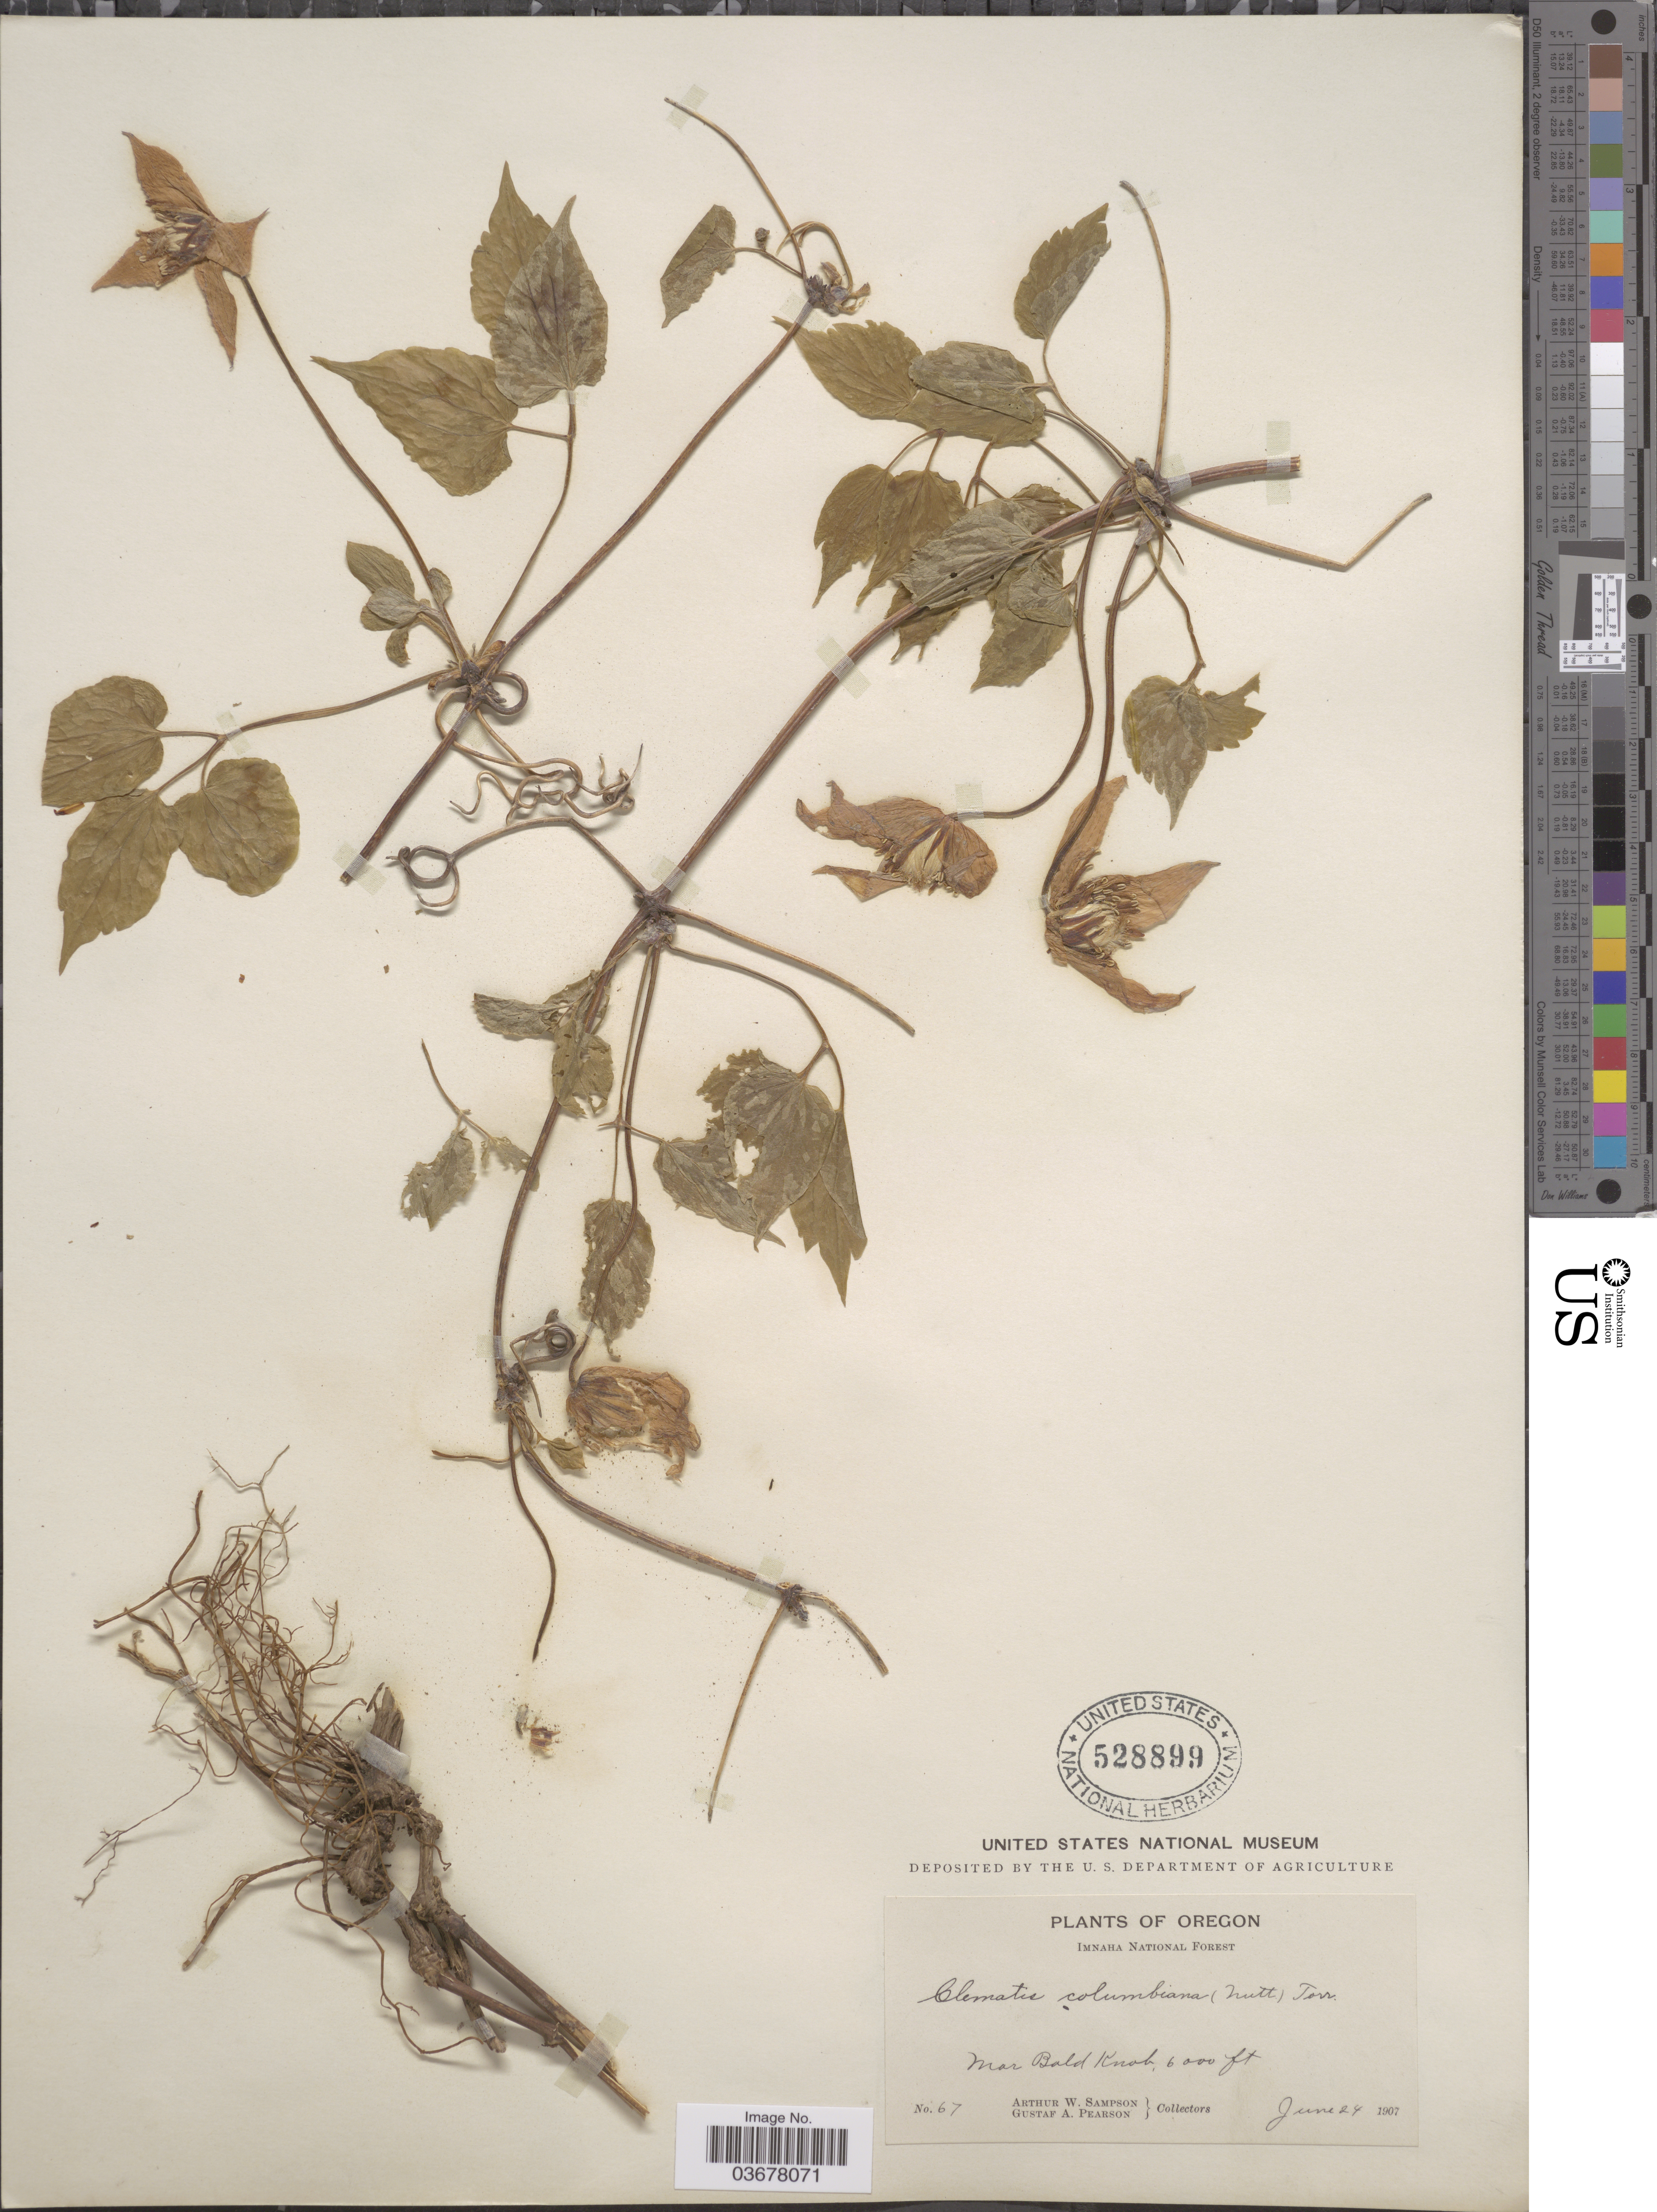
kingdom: Plantae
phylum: Tracheophyta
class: Magnoliopsida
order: Ranunculales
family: Ranunculaceae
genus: Clematis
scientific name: Clematis occidentalis var. grosseserrata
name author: (Rydb.) J.S. Pringle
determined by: Strong, M. T., (US), Smithsonian Institution - National Museum of Natural History (UNITED STATES)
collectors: A. Sampson & G. Pearson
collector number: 67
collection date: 1907-06-24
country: United States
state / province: Oregon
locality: Imnaha National Forest. Near Bald Knob.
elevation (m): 1829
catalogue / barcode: US 528899